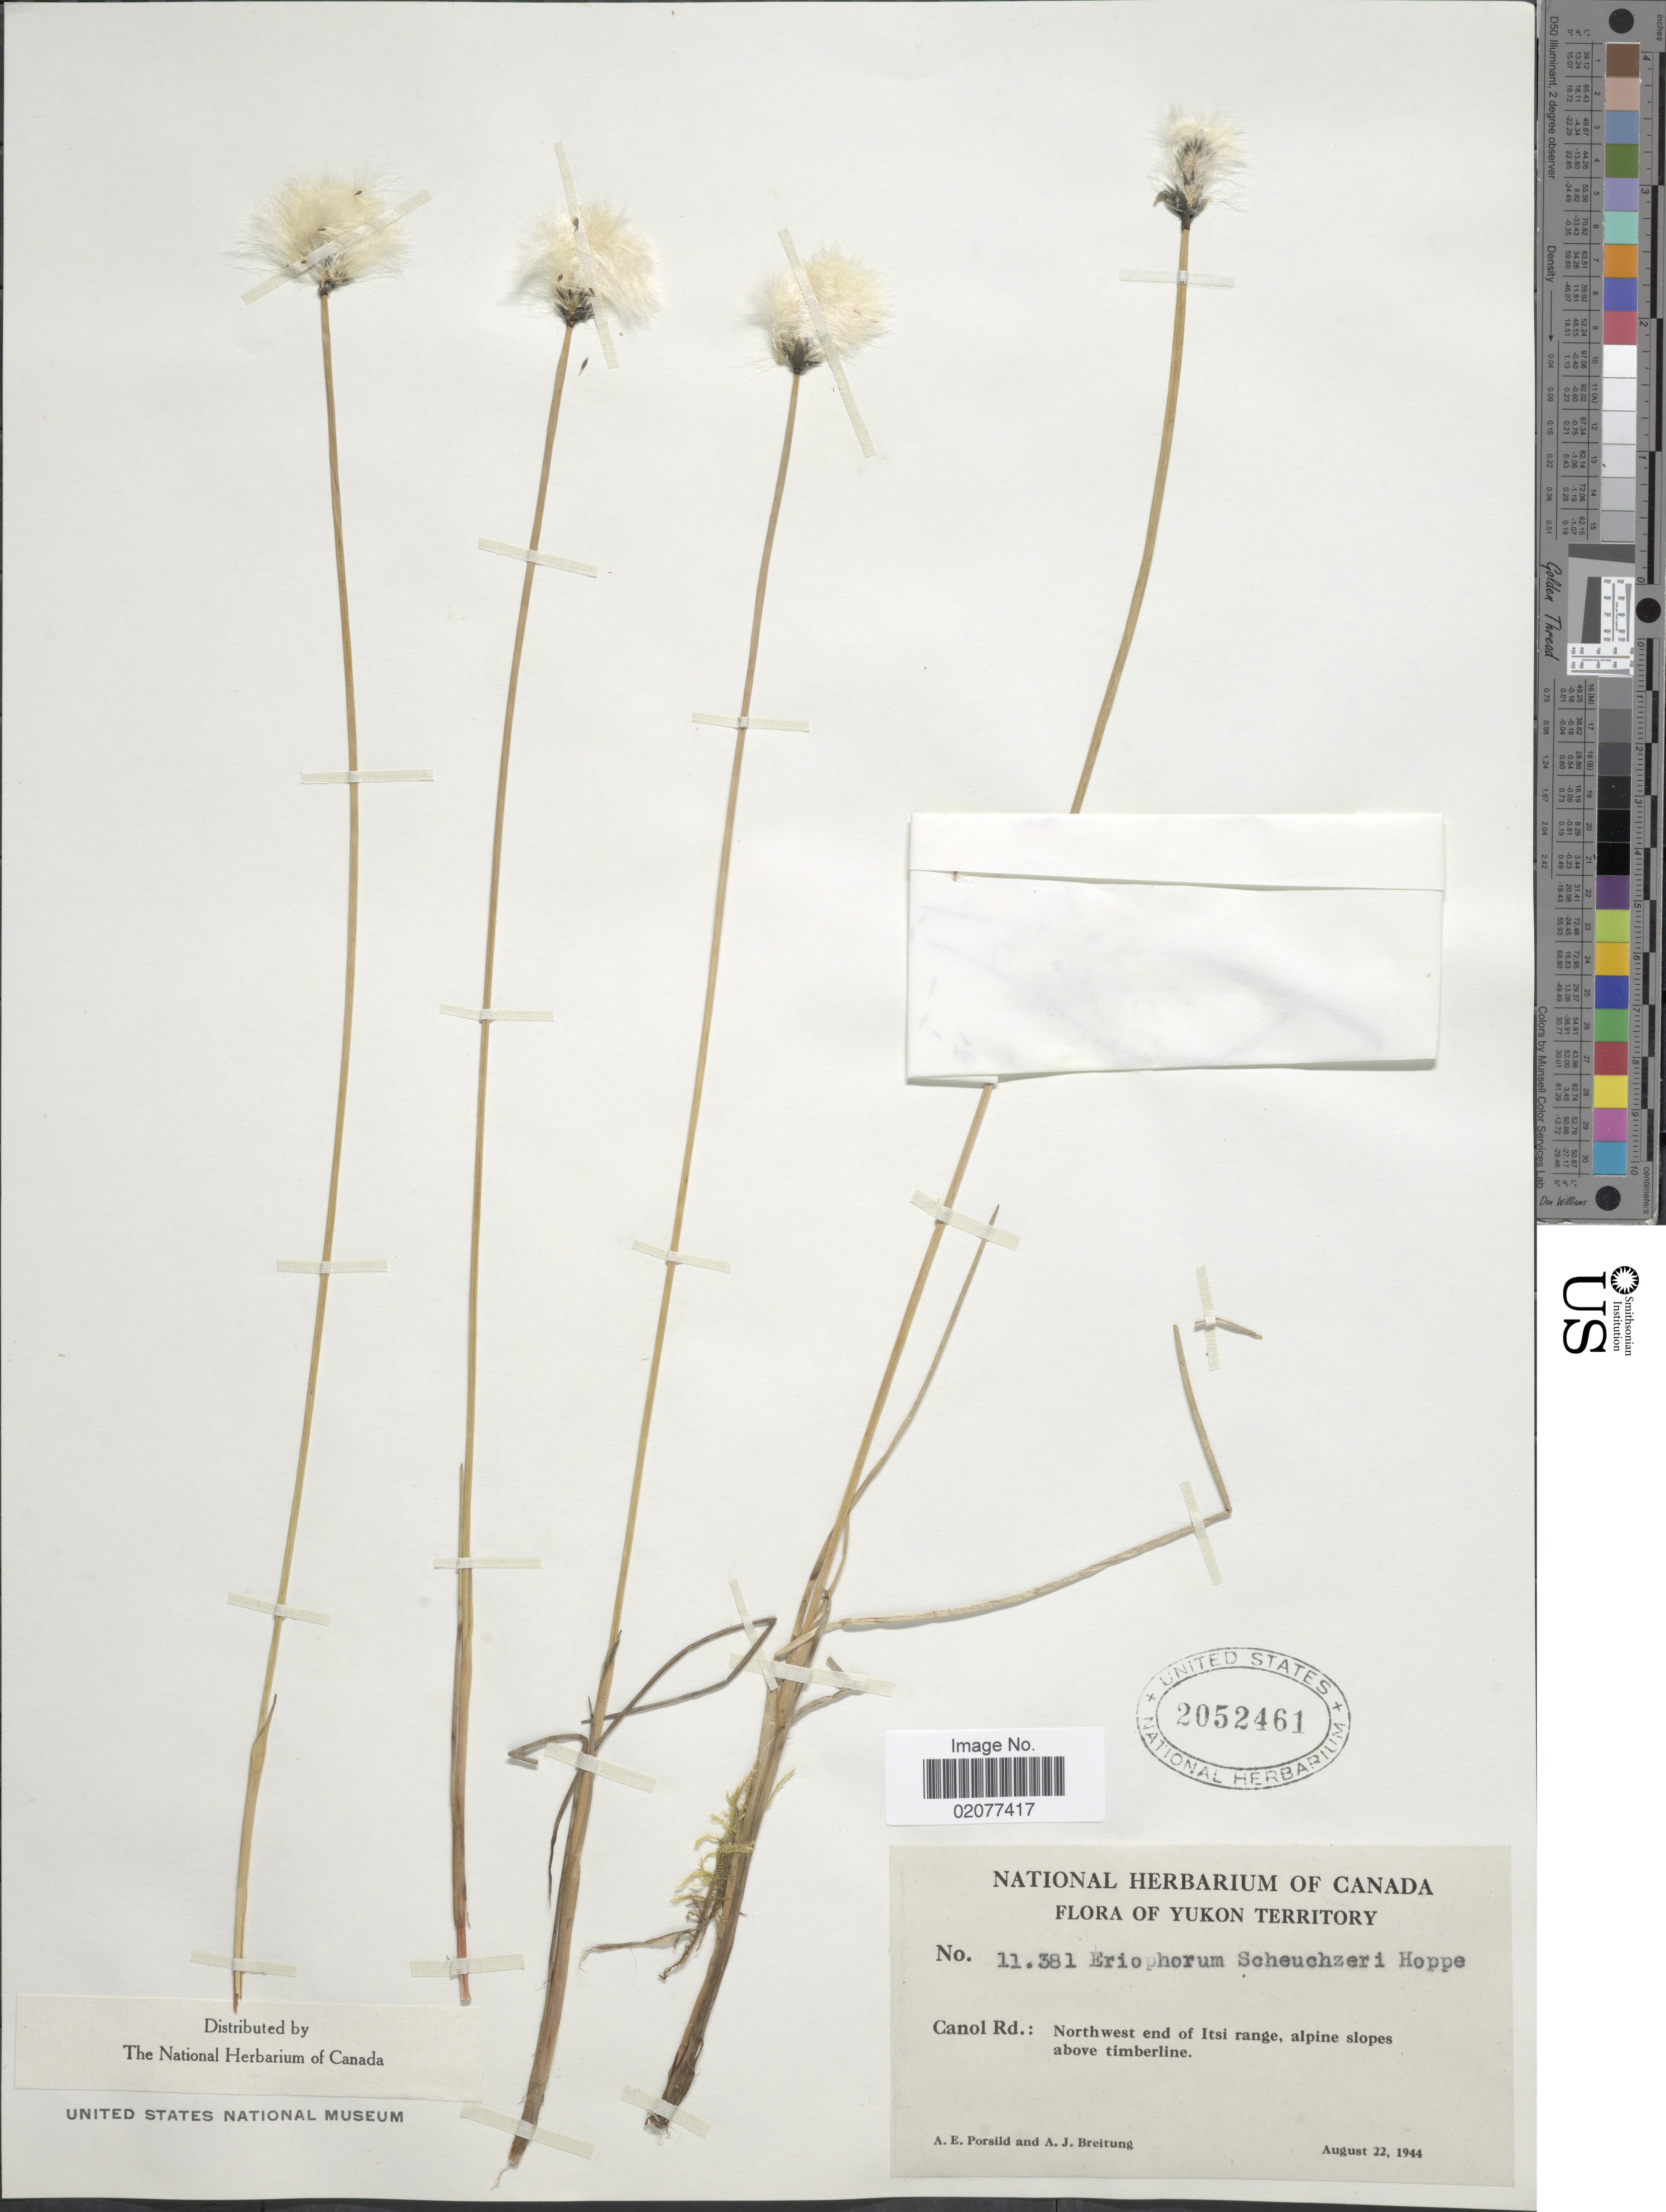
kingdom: Plantae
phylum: Tracheophyta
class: Liliopsida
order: Poales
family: Cyperaceae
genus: Eriophorum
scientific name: Eriophorum scheuchzeri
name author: Hoppe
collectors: A. E. Porsild & A. Breitung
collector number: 11381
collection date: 1944-08-22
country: Canada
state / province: Yukon Territory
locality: Yukon Territory. Canol Rd.: Northwest end of Itsi range, alpine slopes above timberline.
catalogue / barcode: US 2052461